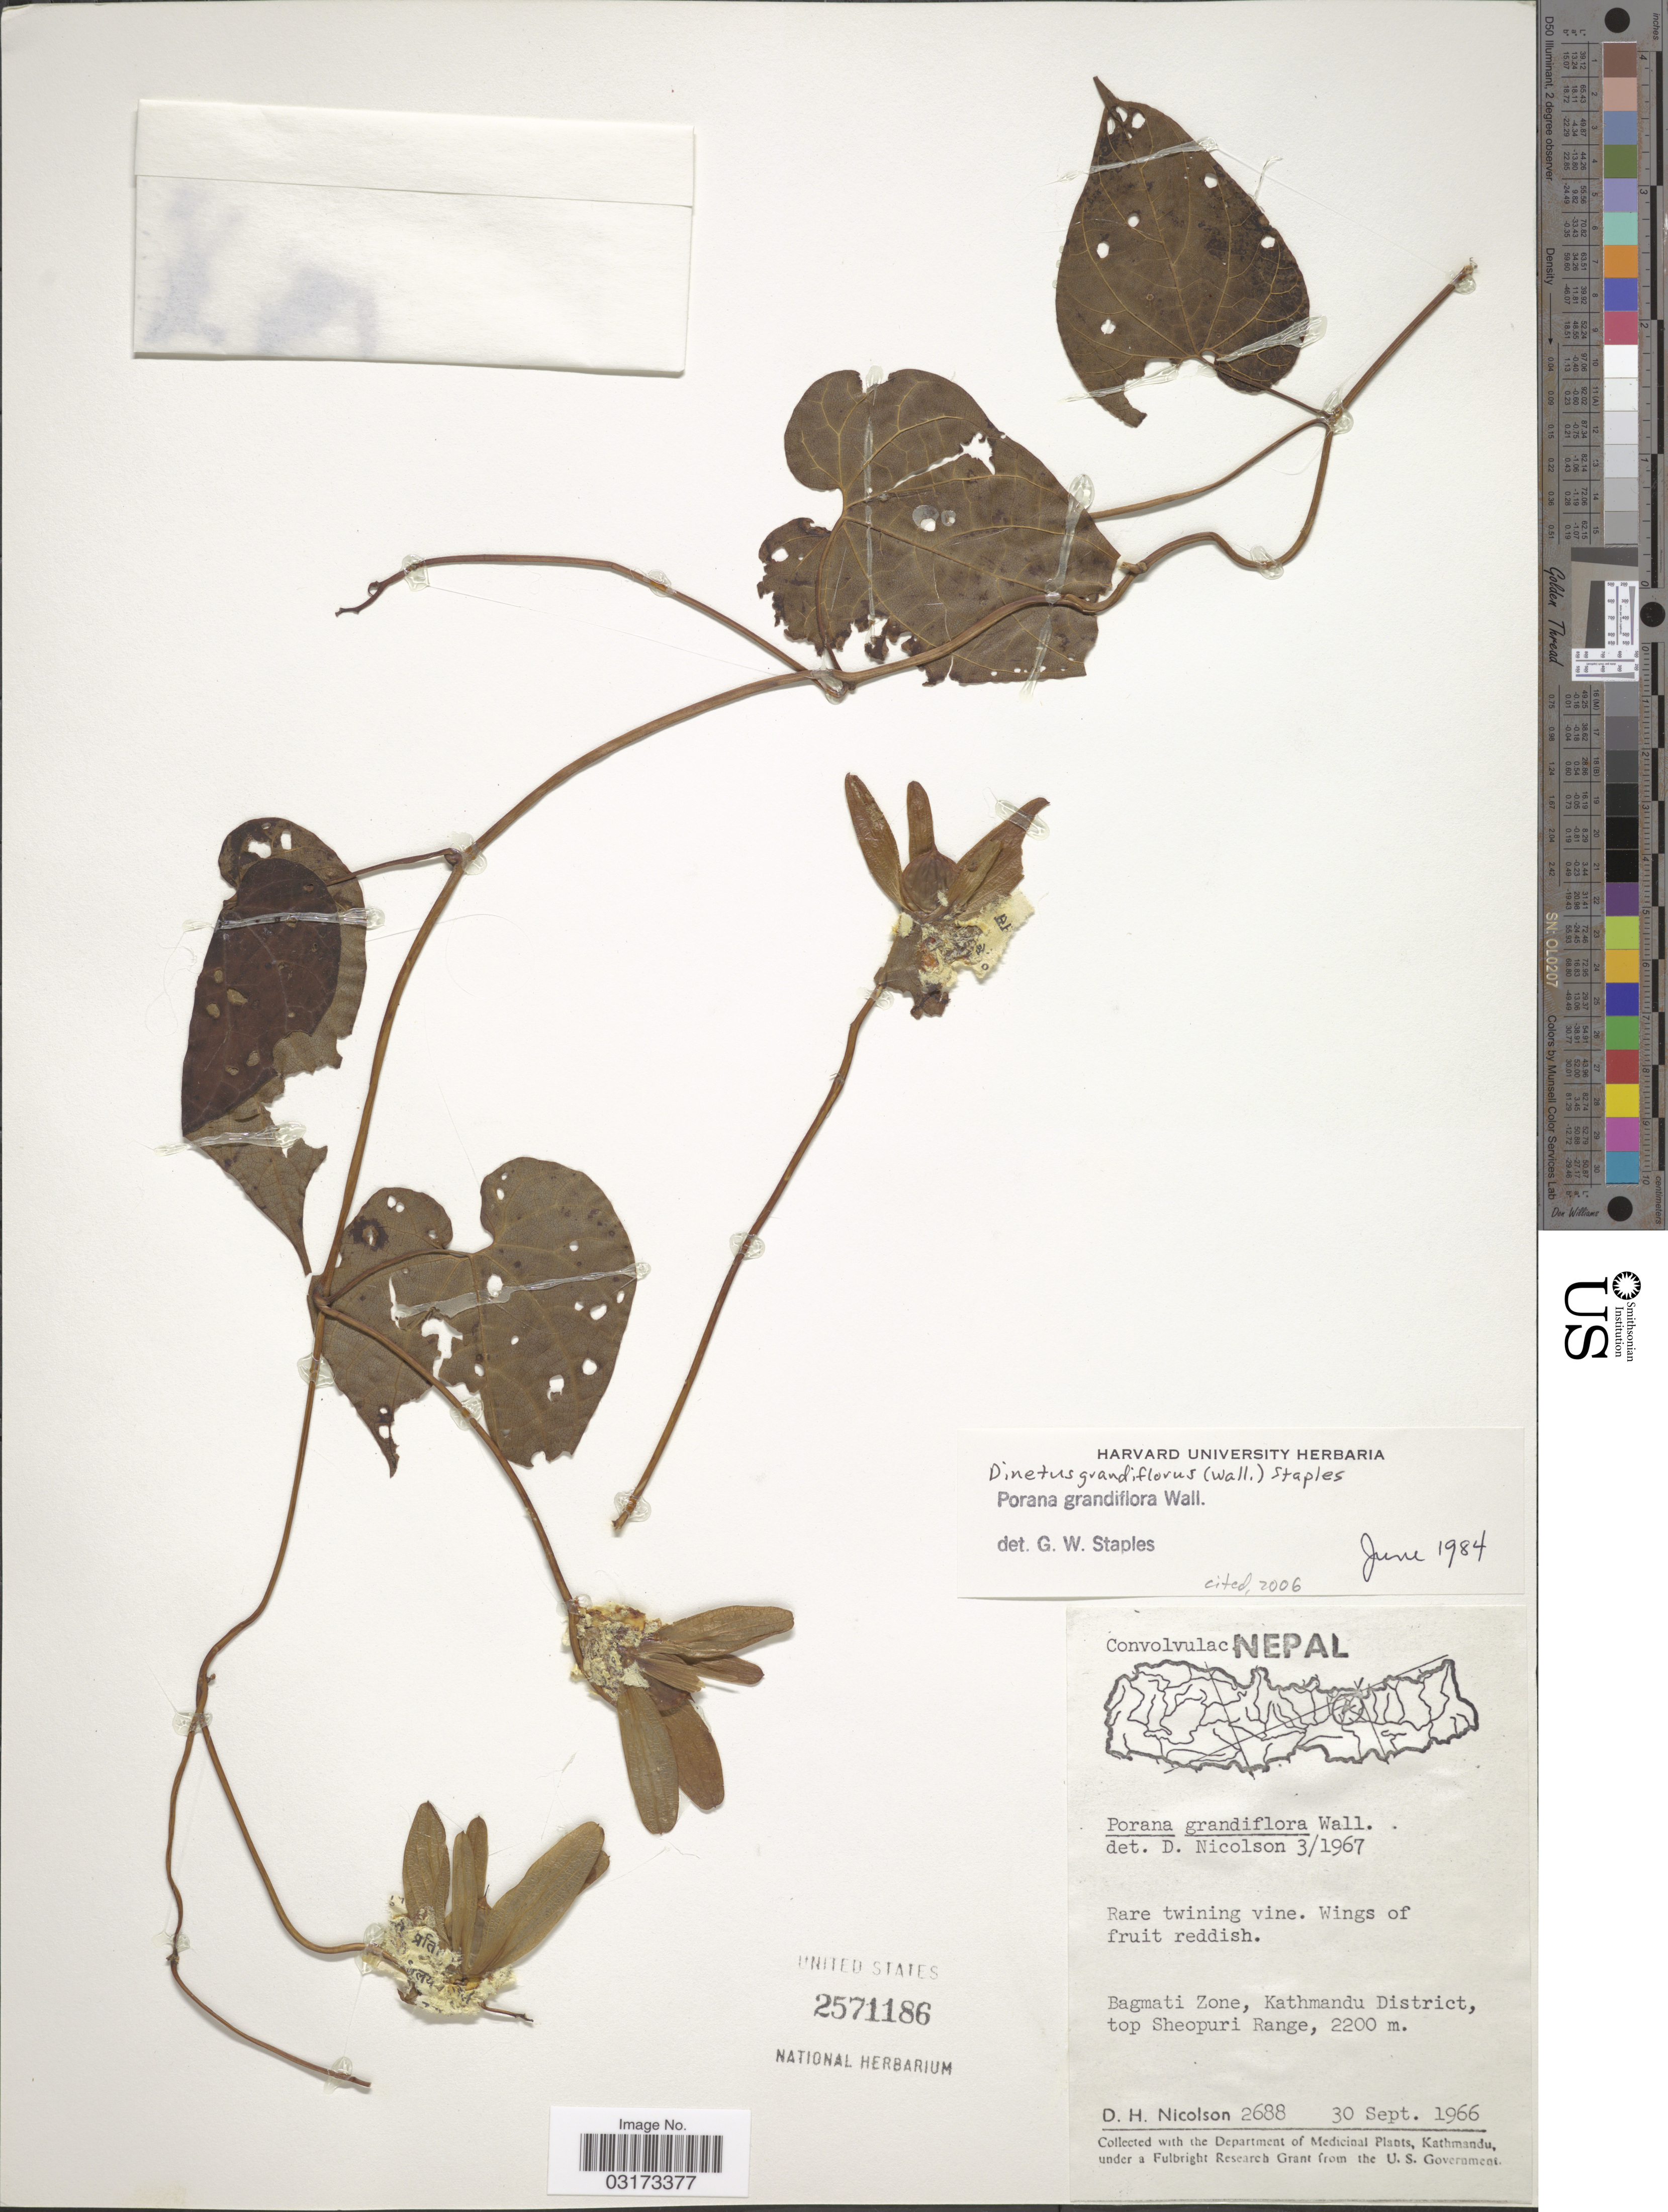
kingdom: Plantae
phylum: Tracheophyta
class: Magnoliopsida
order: Solanales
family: Convolvulaceae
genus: Dinetus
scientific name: Dinetus grandiflorus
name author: (Wall.) Staples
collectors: D. H. Nicolson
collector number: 2688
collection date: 1966-09-30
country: Nepal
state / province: Bagmati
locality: Bagmati Zone, Kathmandu District, top Sheopuri Range.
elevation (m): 2200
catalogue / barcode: US 2571186